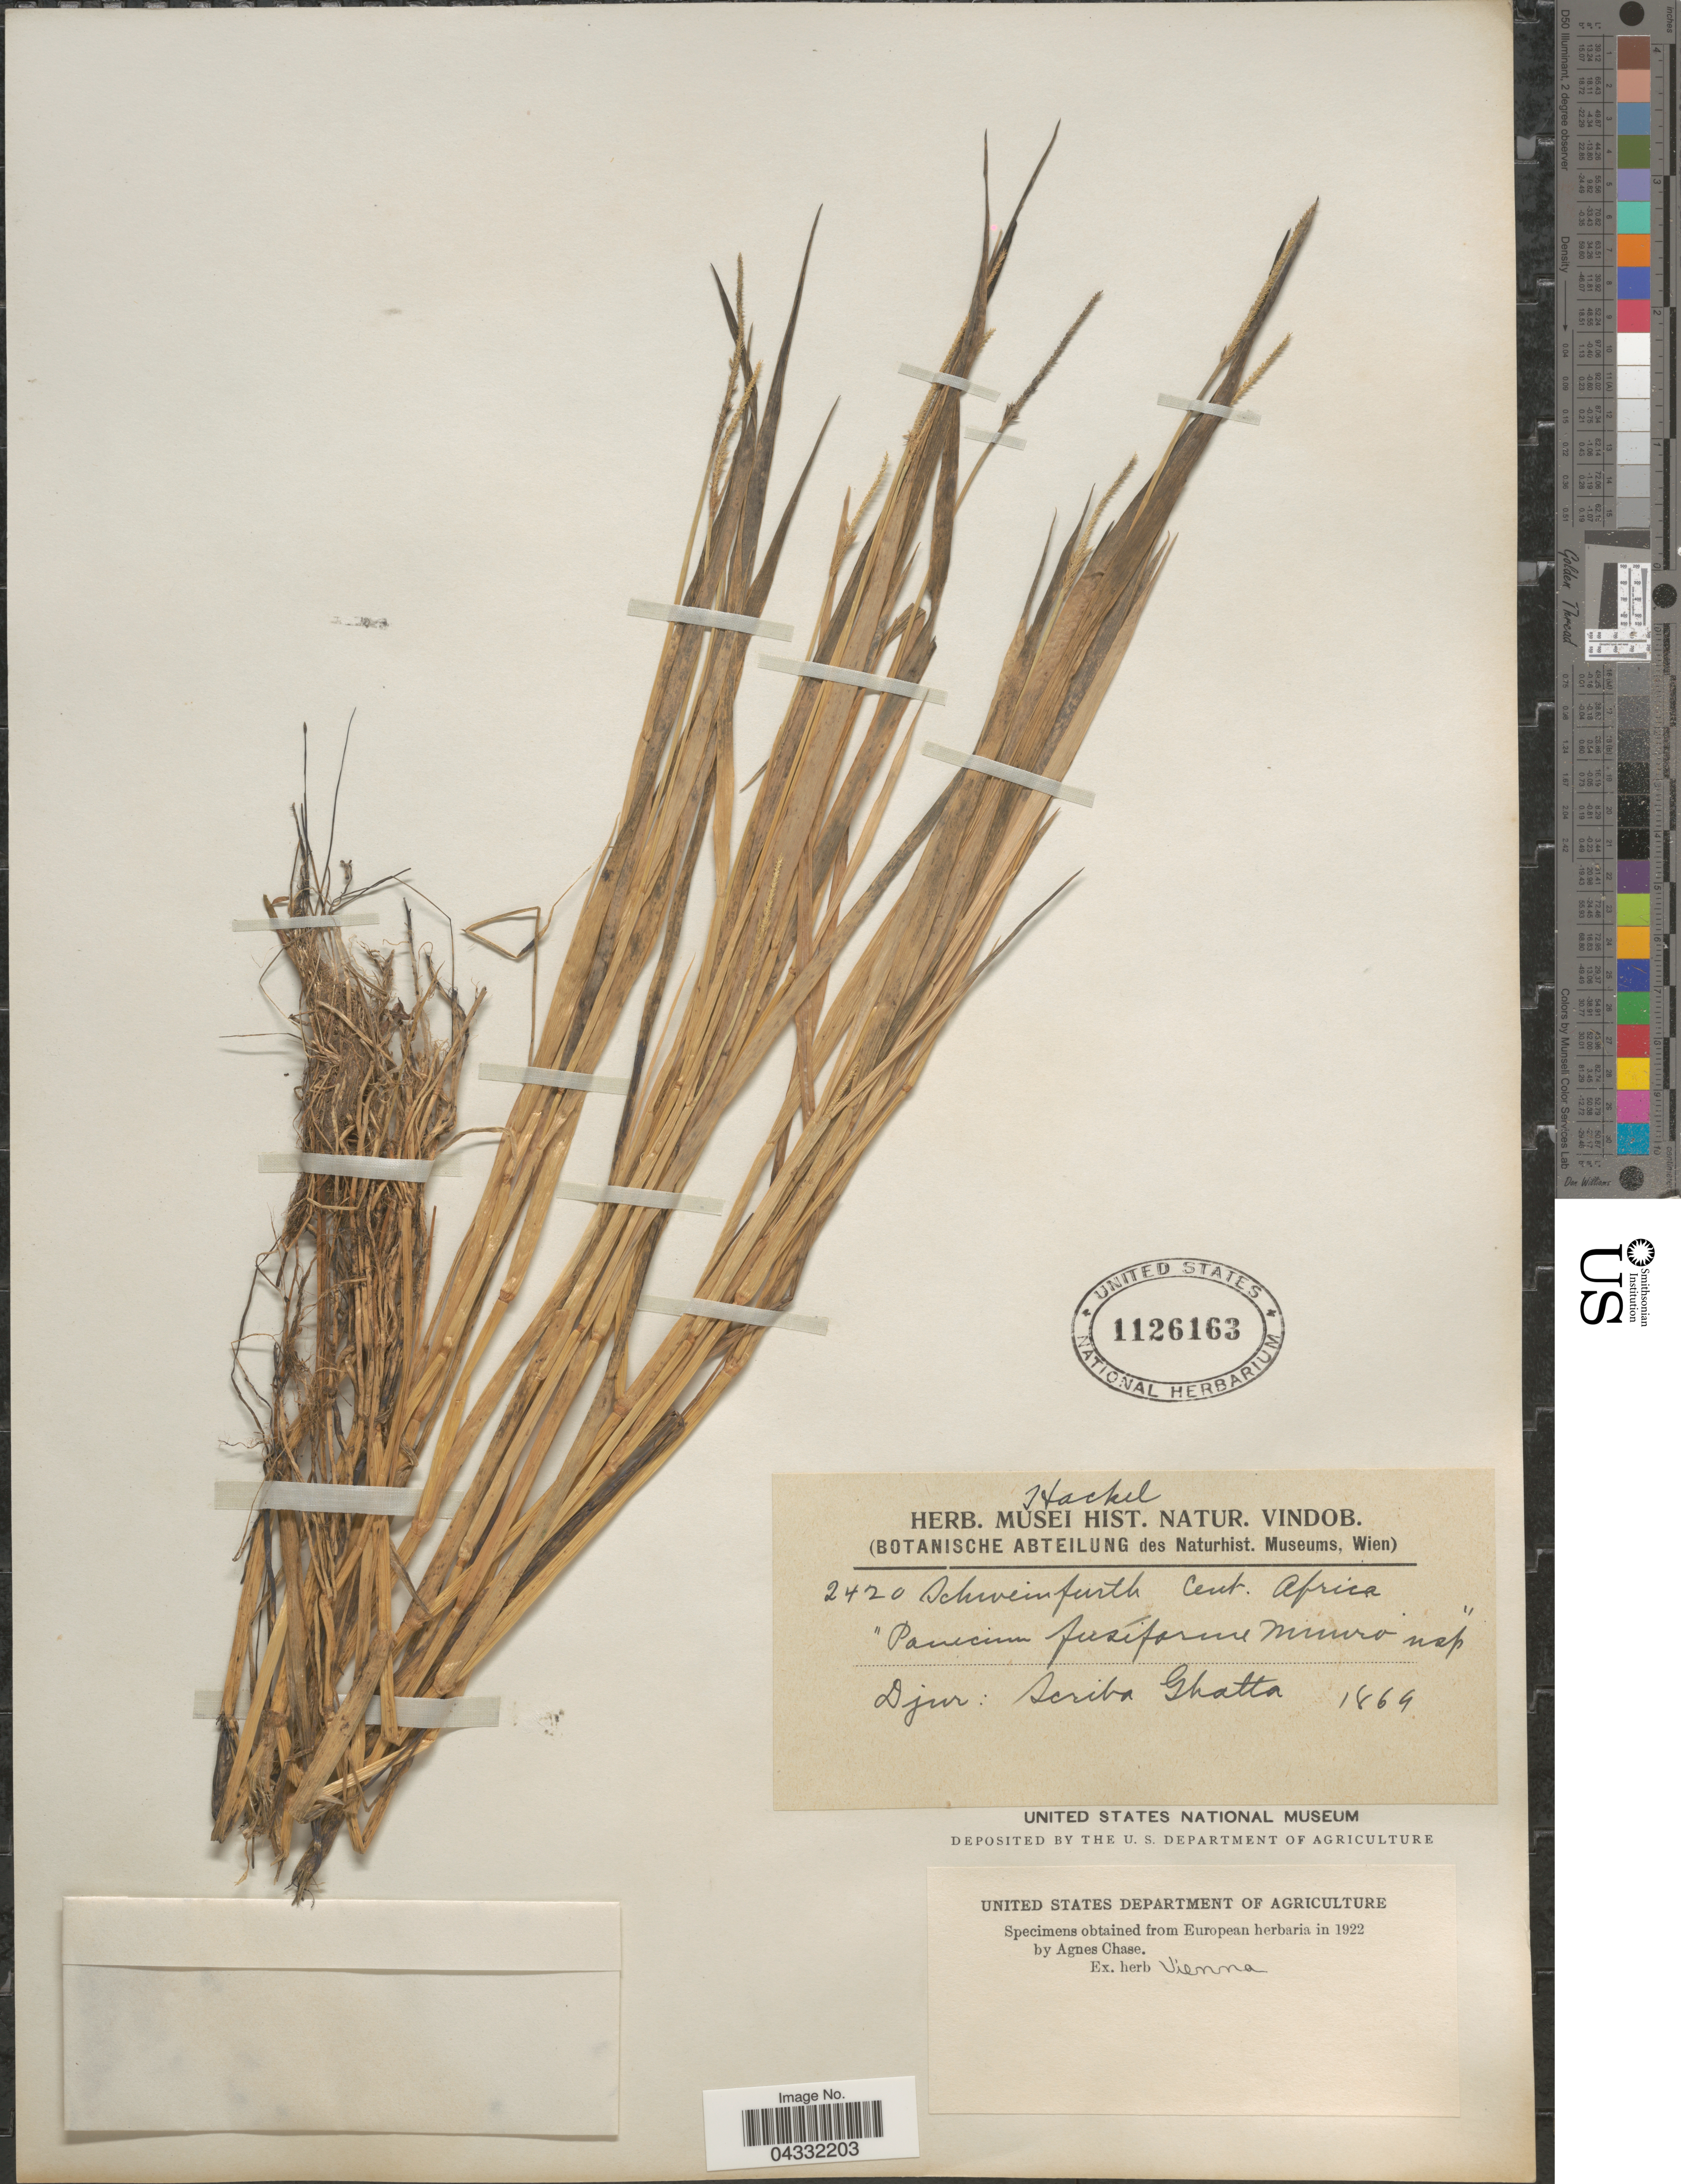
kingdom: Plantae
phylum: Tracheophyta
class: Liliopsida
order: Poales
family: Poaceae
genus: Setaria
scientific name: Setaria sp.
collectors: Schweinfurth, --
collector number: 2420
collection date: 1869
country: Sudan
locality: Djur: Scriba Ghatta.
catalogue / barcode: US 1126163